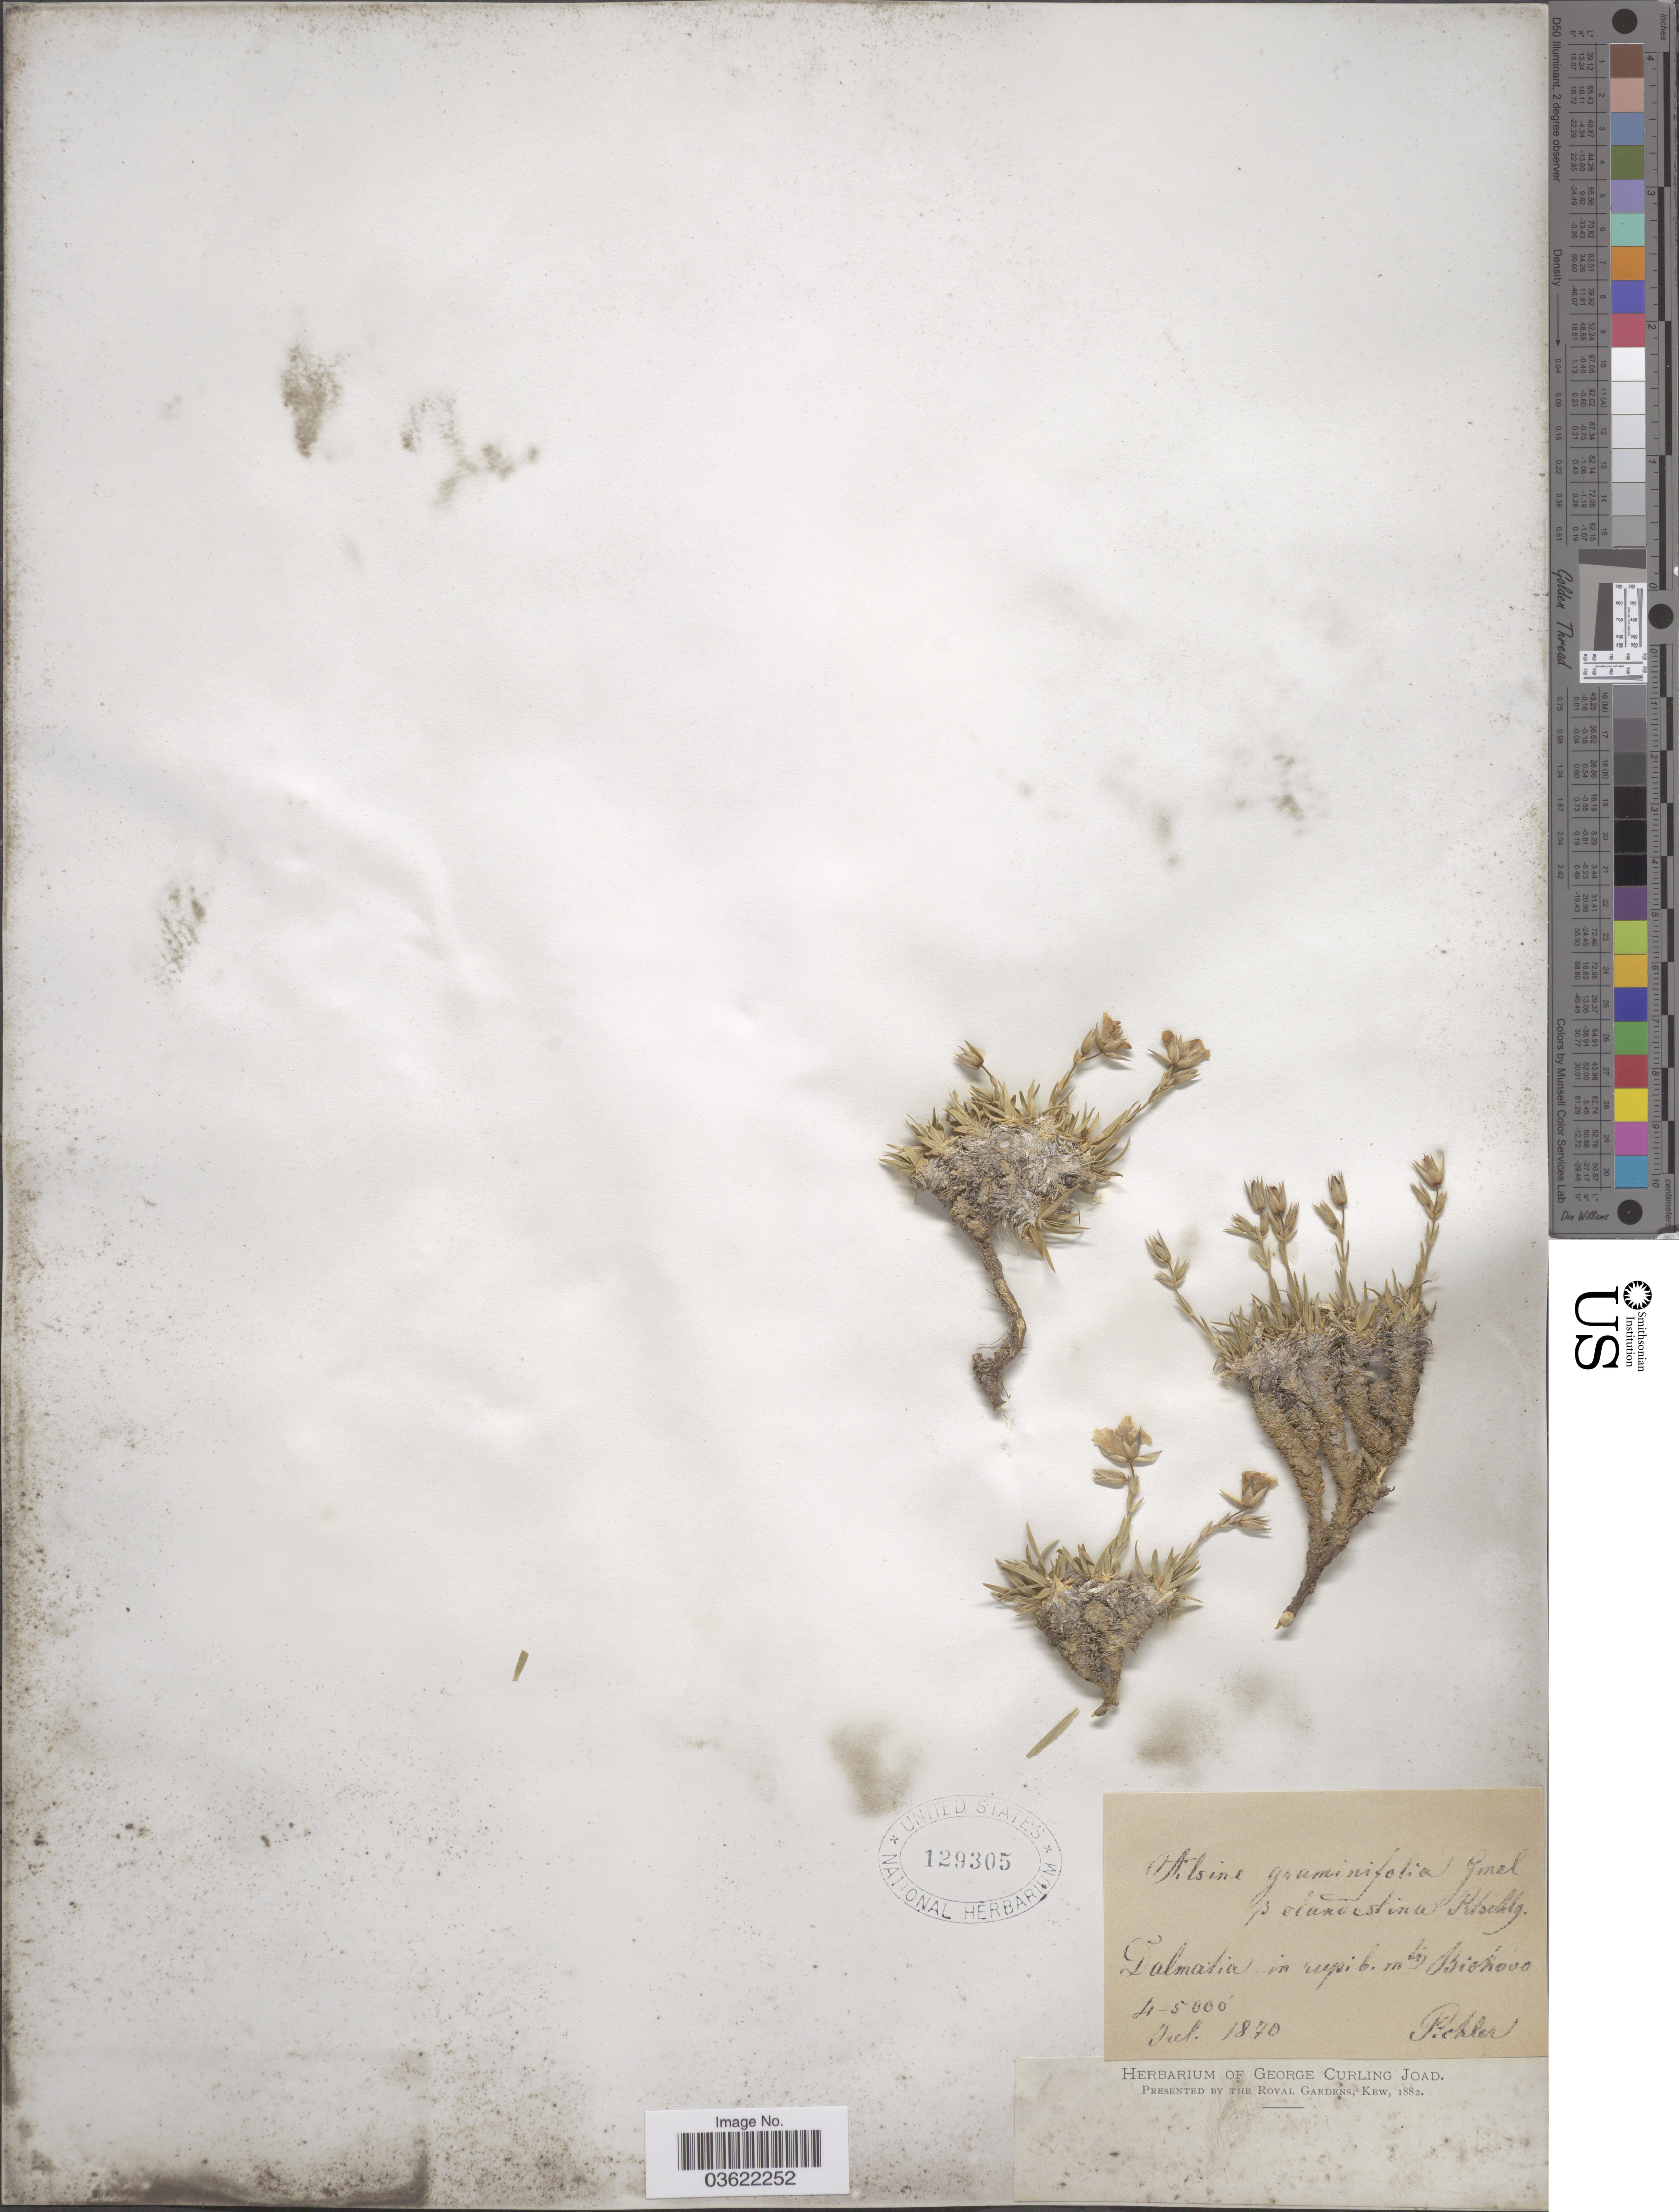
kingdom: Plantae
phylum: Tracheophyta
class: Magnoliopsida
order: Caryophyllales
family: Caryophyllaceae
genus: Mcneillia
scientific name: Mcneillia rosanoi subsp. clandestina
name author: (Port.) Del Guacchio & F. Conti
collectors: Pichler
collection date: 1870-07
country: Croatia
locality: Dalmatia, in rupib. mtis Biokovo.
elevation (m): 1219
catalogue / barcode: US 129305